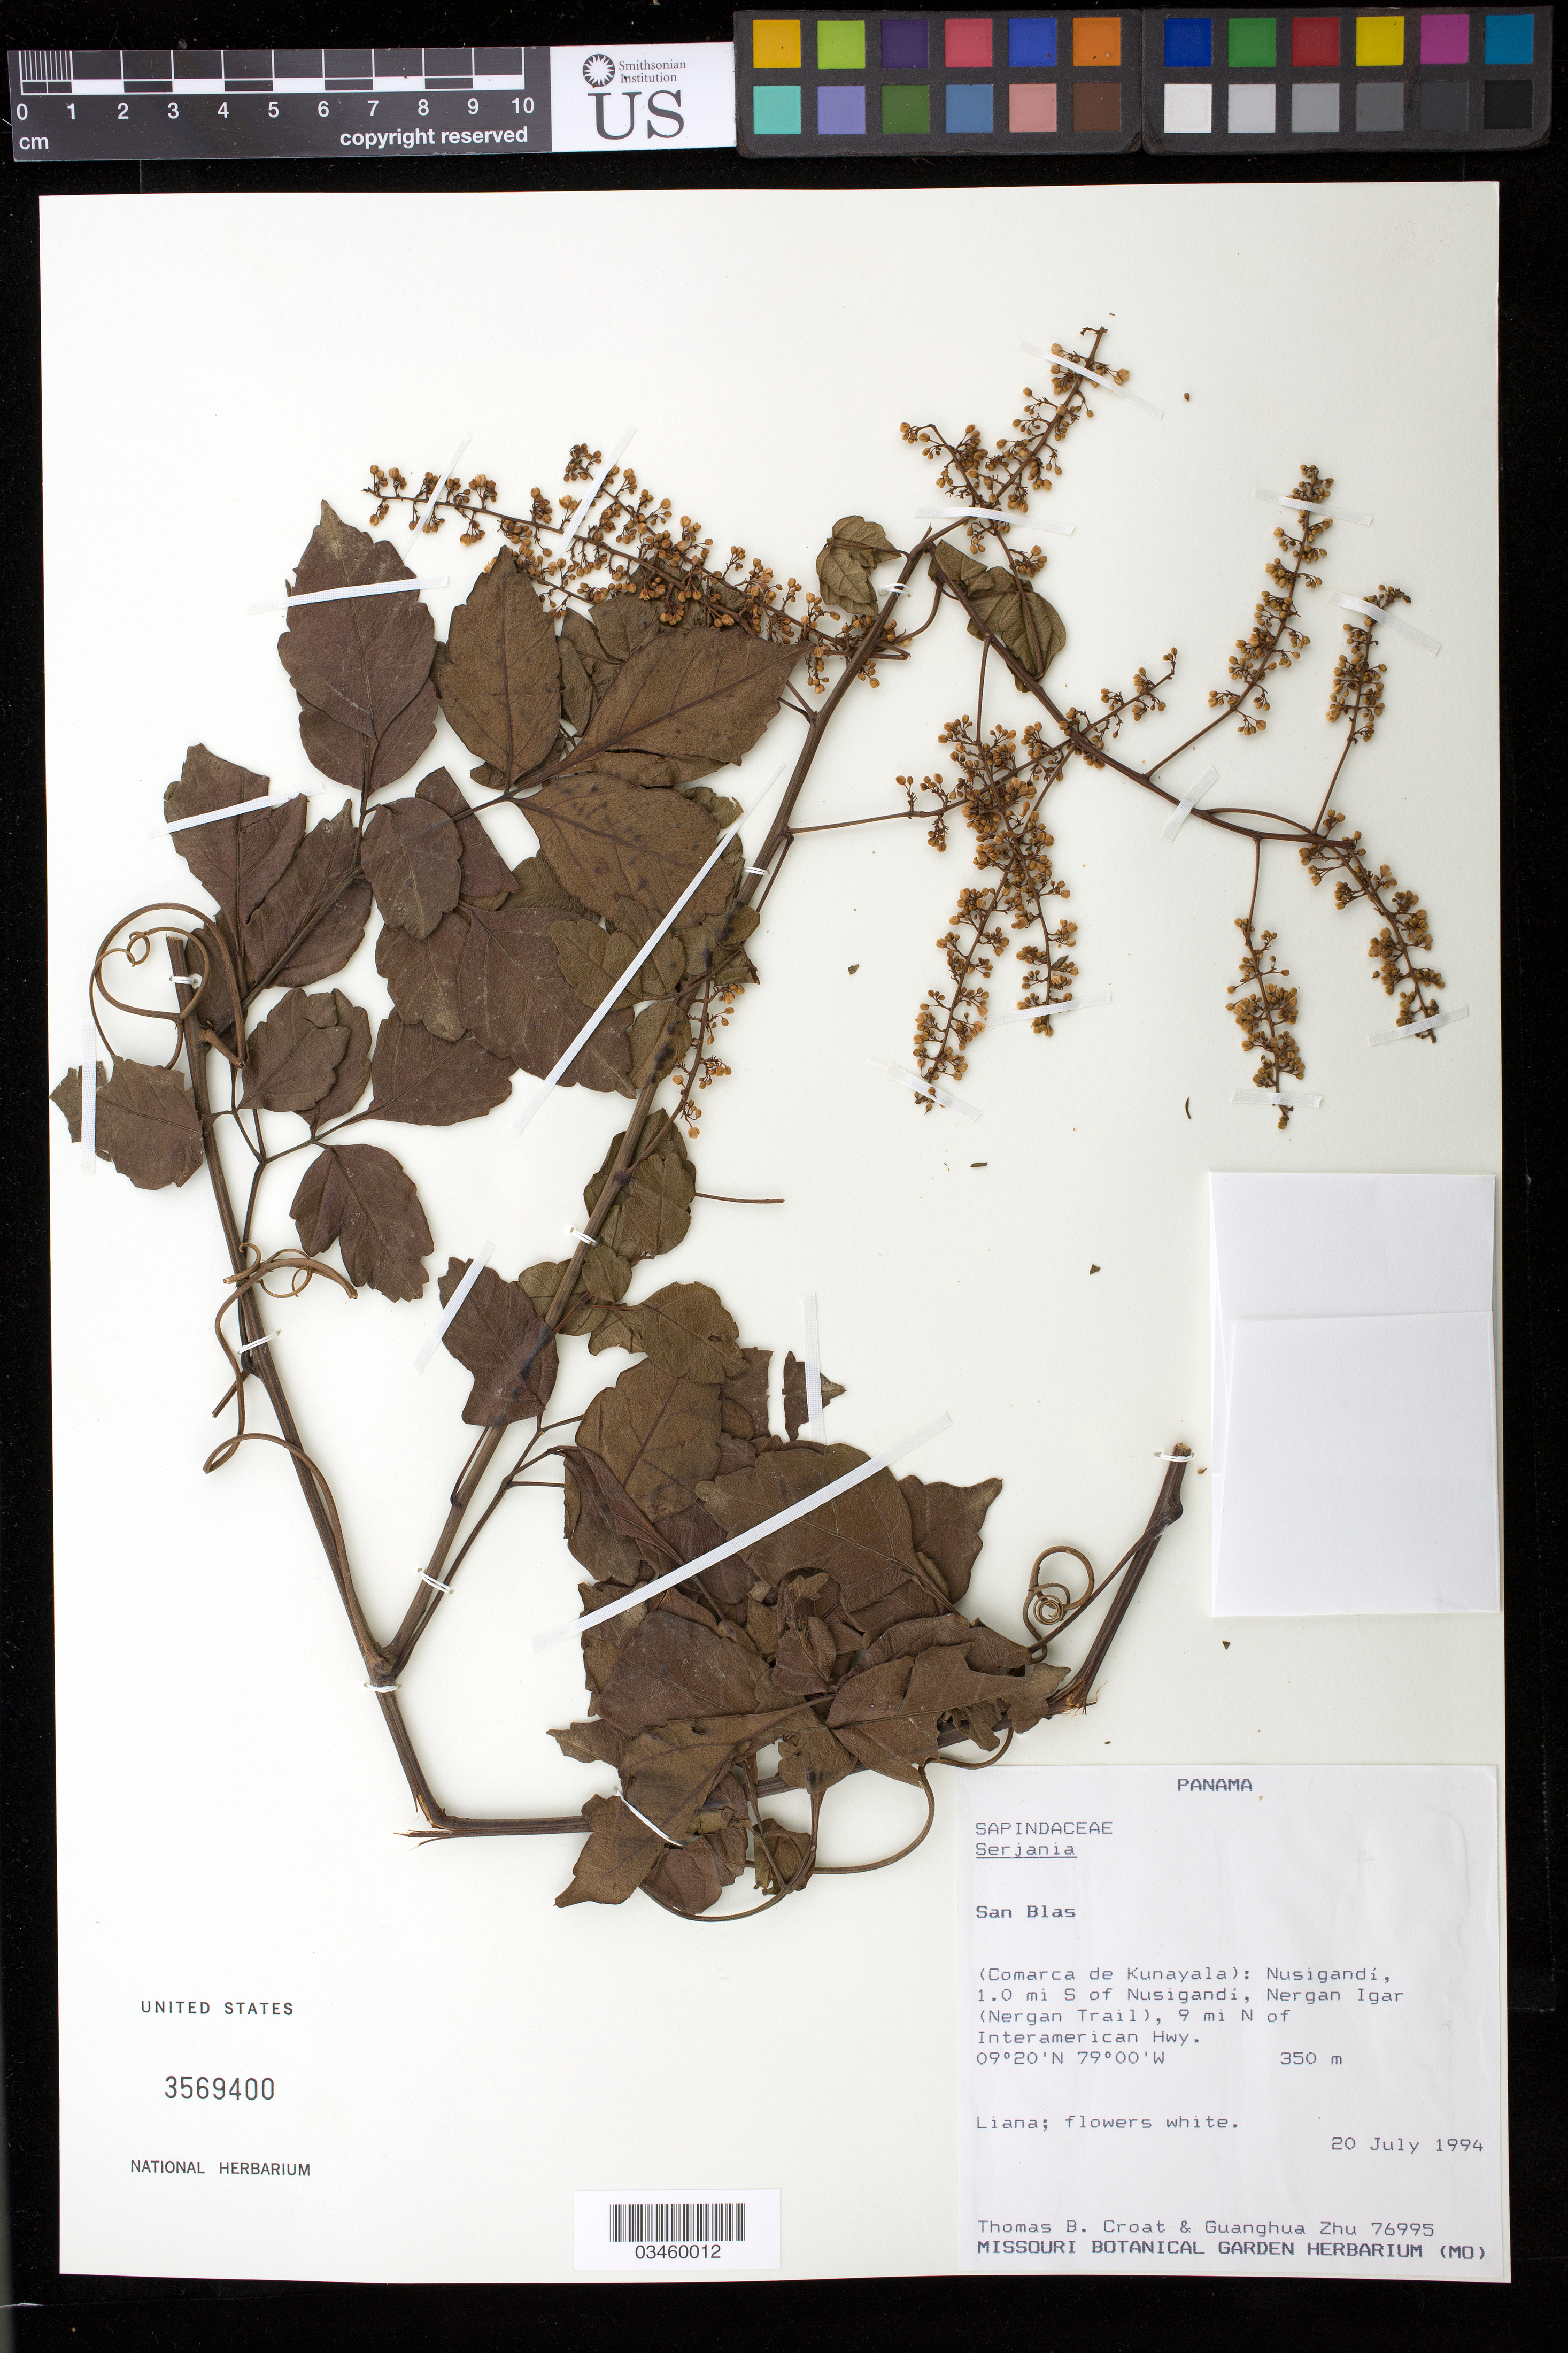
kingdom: Plantae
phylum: Tracheophyta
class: Magnoliopsida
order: Sapindales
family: Sapindaceae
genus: Serjania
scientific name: Serjania membranacea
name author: Splitg.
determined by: Acevedo-Rodriguez, P., (US), Smithsonian Institution - National Museum of Natural History (UNITED STATES)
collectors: T. B. Croat & G. H. Zhu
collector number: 76995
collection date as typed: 20 Jul 1994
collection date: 1994-07-20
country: Panama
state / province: Kuna Yala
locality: Comarca de Kunayala: Nusigandí, i mi S of Nusigandi, Nergan Igar (Nergan Trail), 9 mi N of Interamerican Hwy.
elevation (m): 350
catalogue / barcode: US 3569400